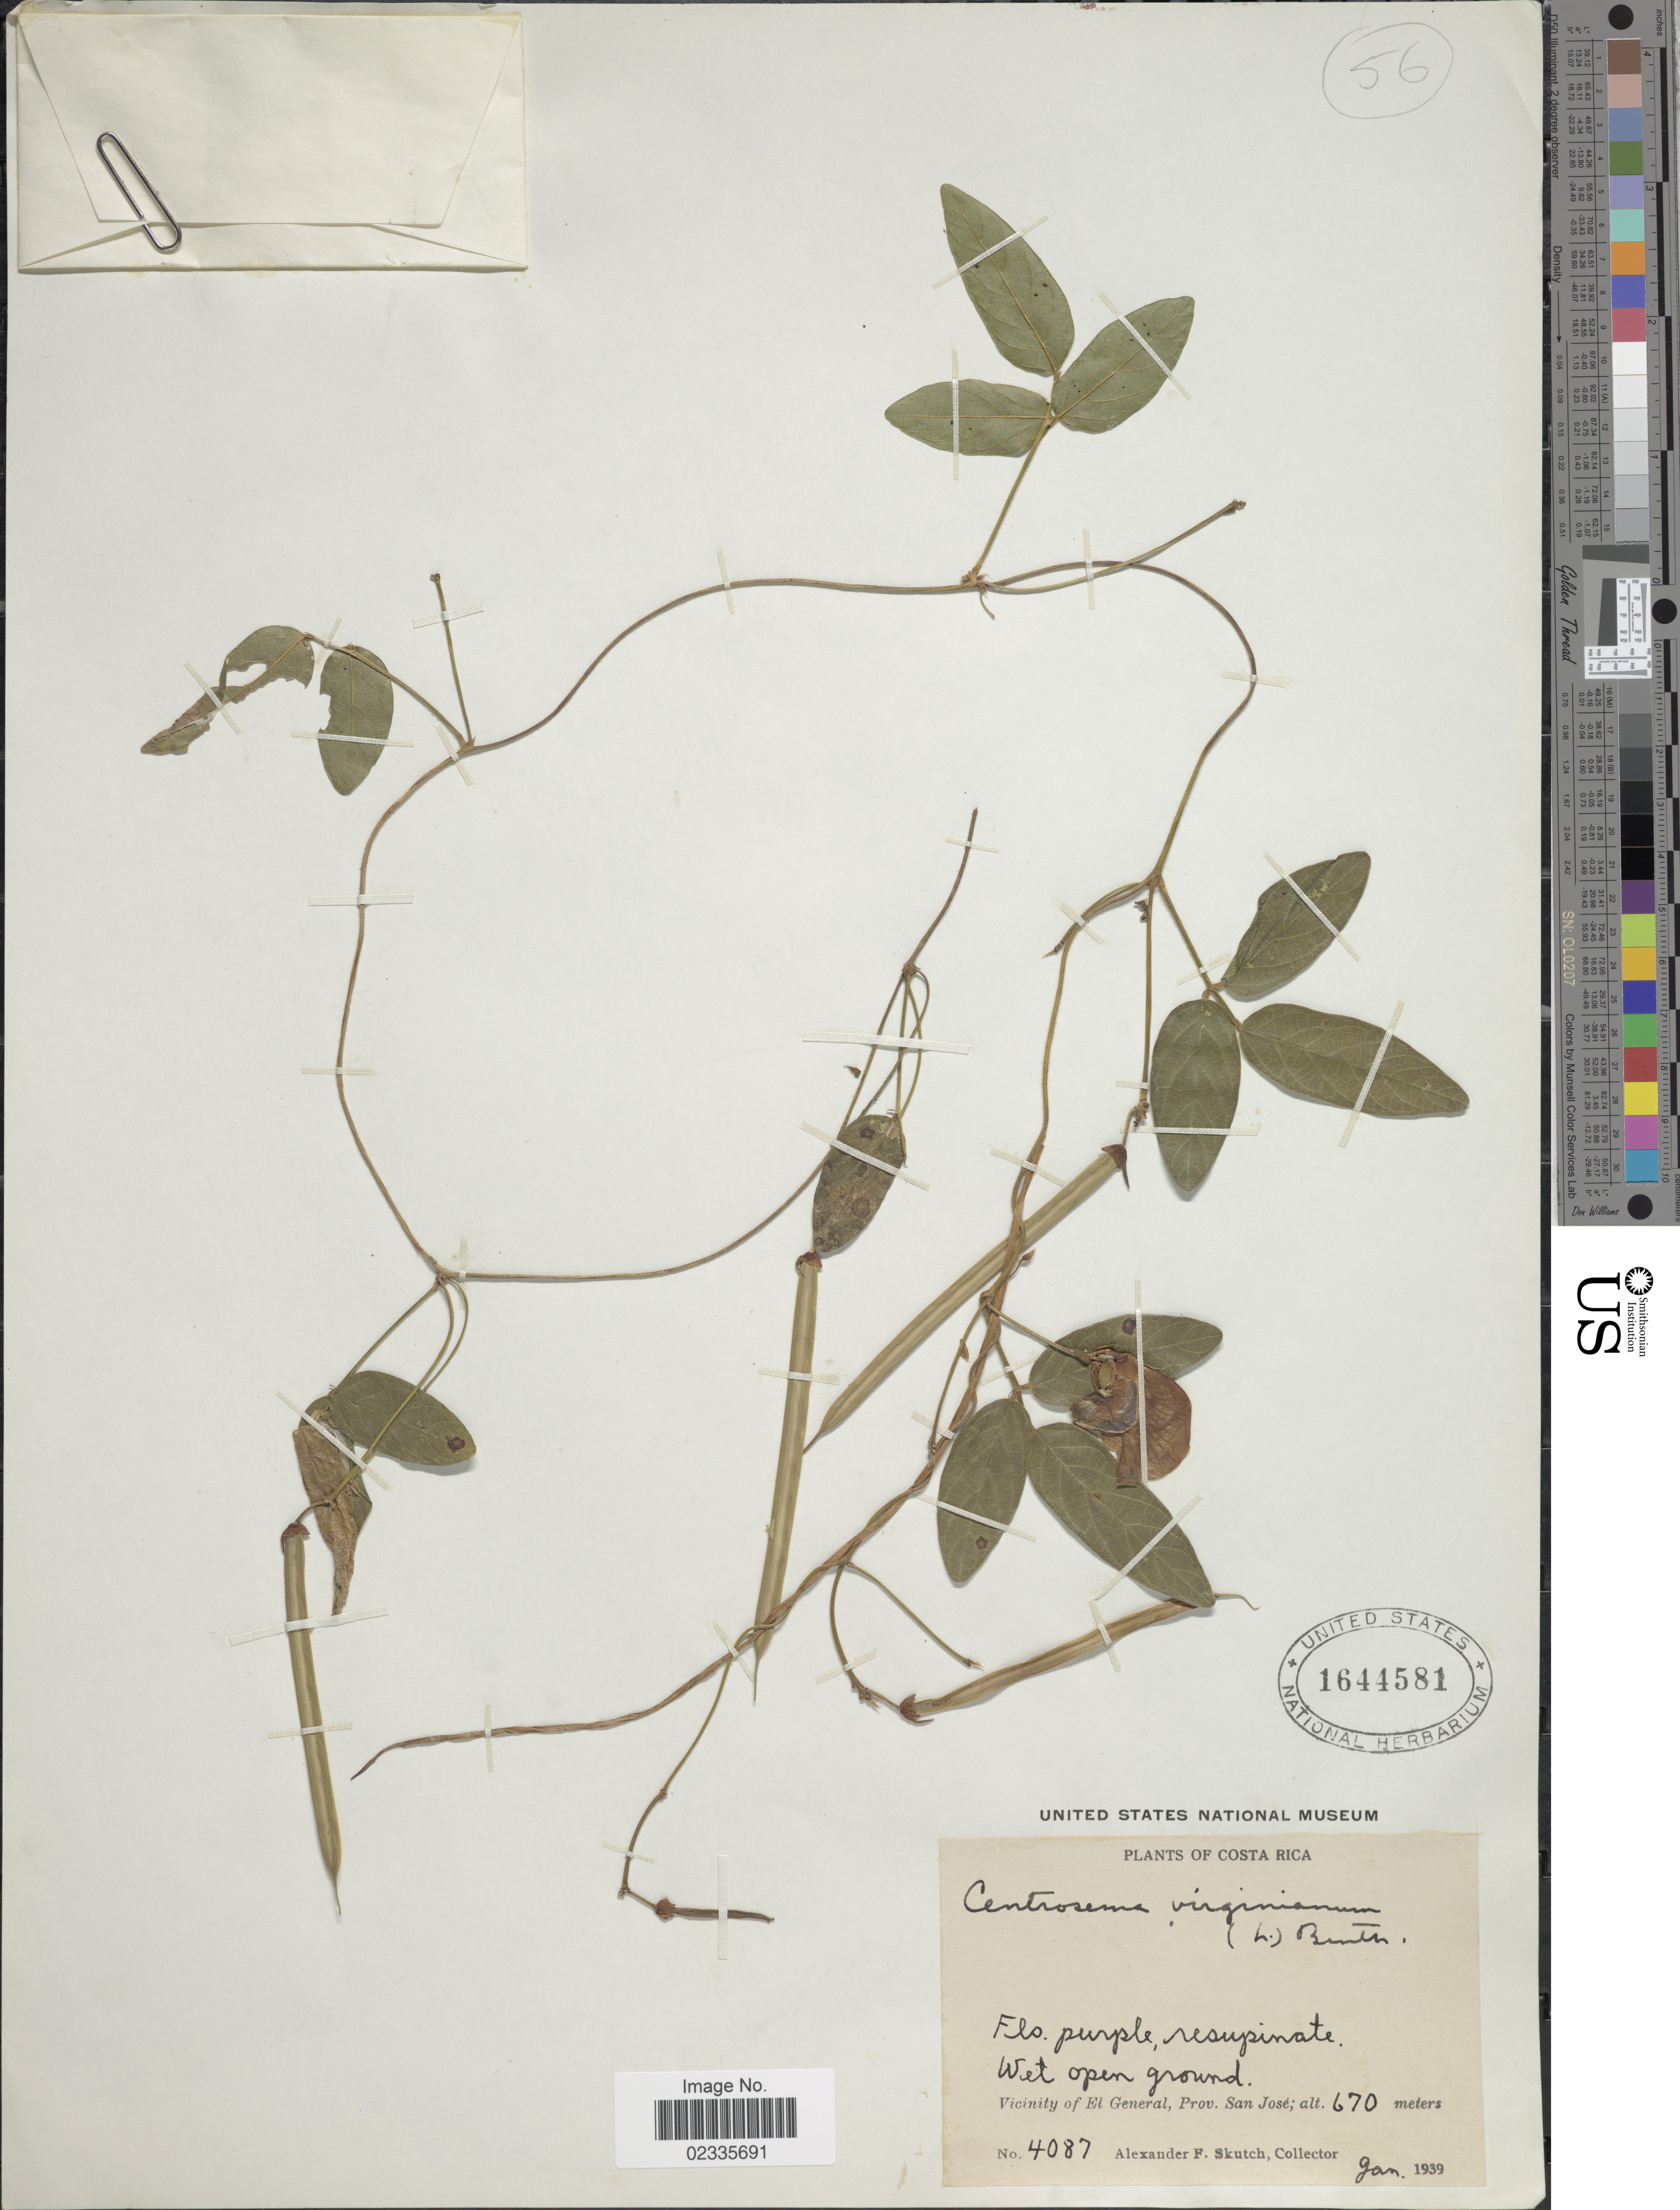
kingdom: Plantae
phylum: Tracheophyta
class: Magnoliopsida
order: Fabales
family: Fabaceae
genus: Centrosema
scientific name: Centrosema virginianum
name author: (L.) Benth.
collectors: A. F. Skutch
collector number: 4087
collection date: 1939-01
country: Costa Rica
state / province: San José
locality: Wet open ground. Vicinity of El General, Prov. San Jose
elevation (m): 670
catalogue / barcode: US 1644581